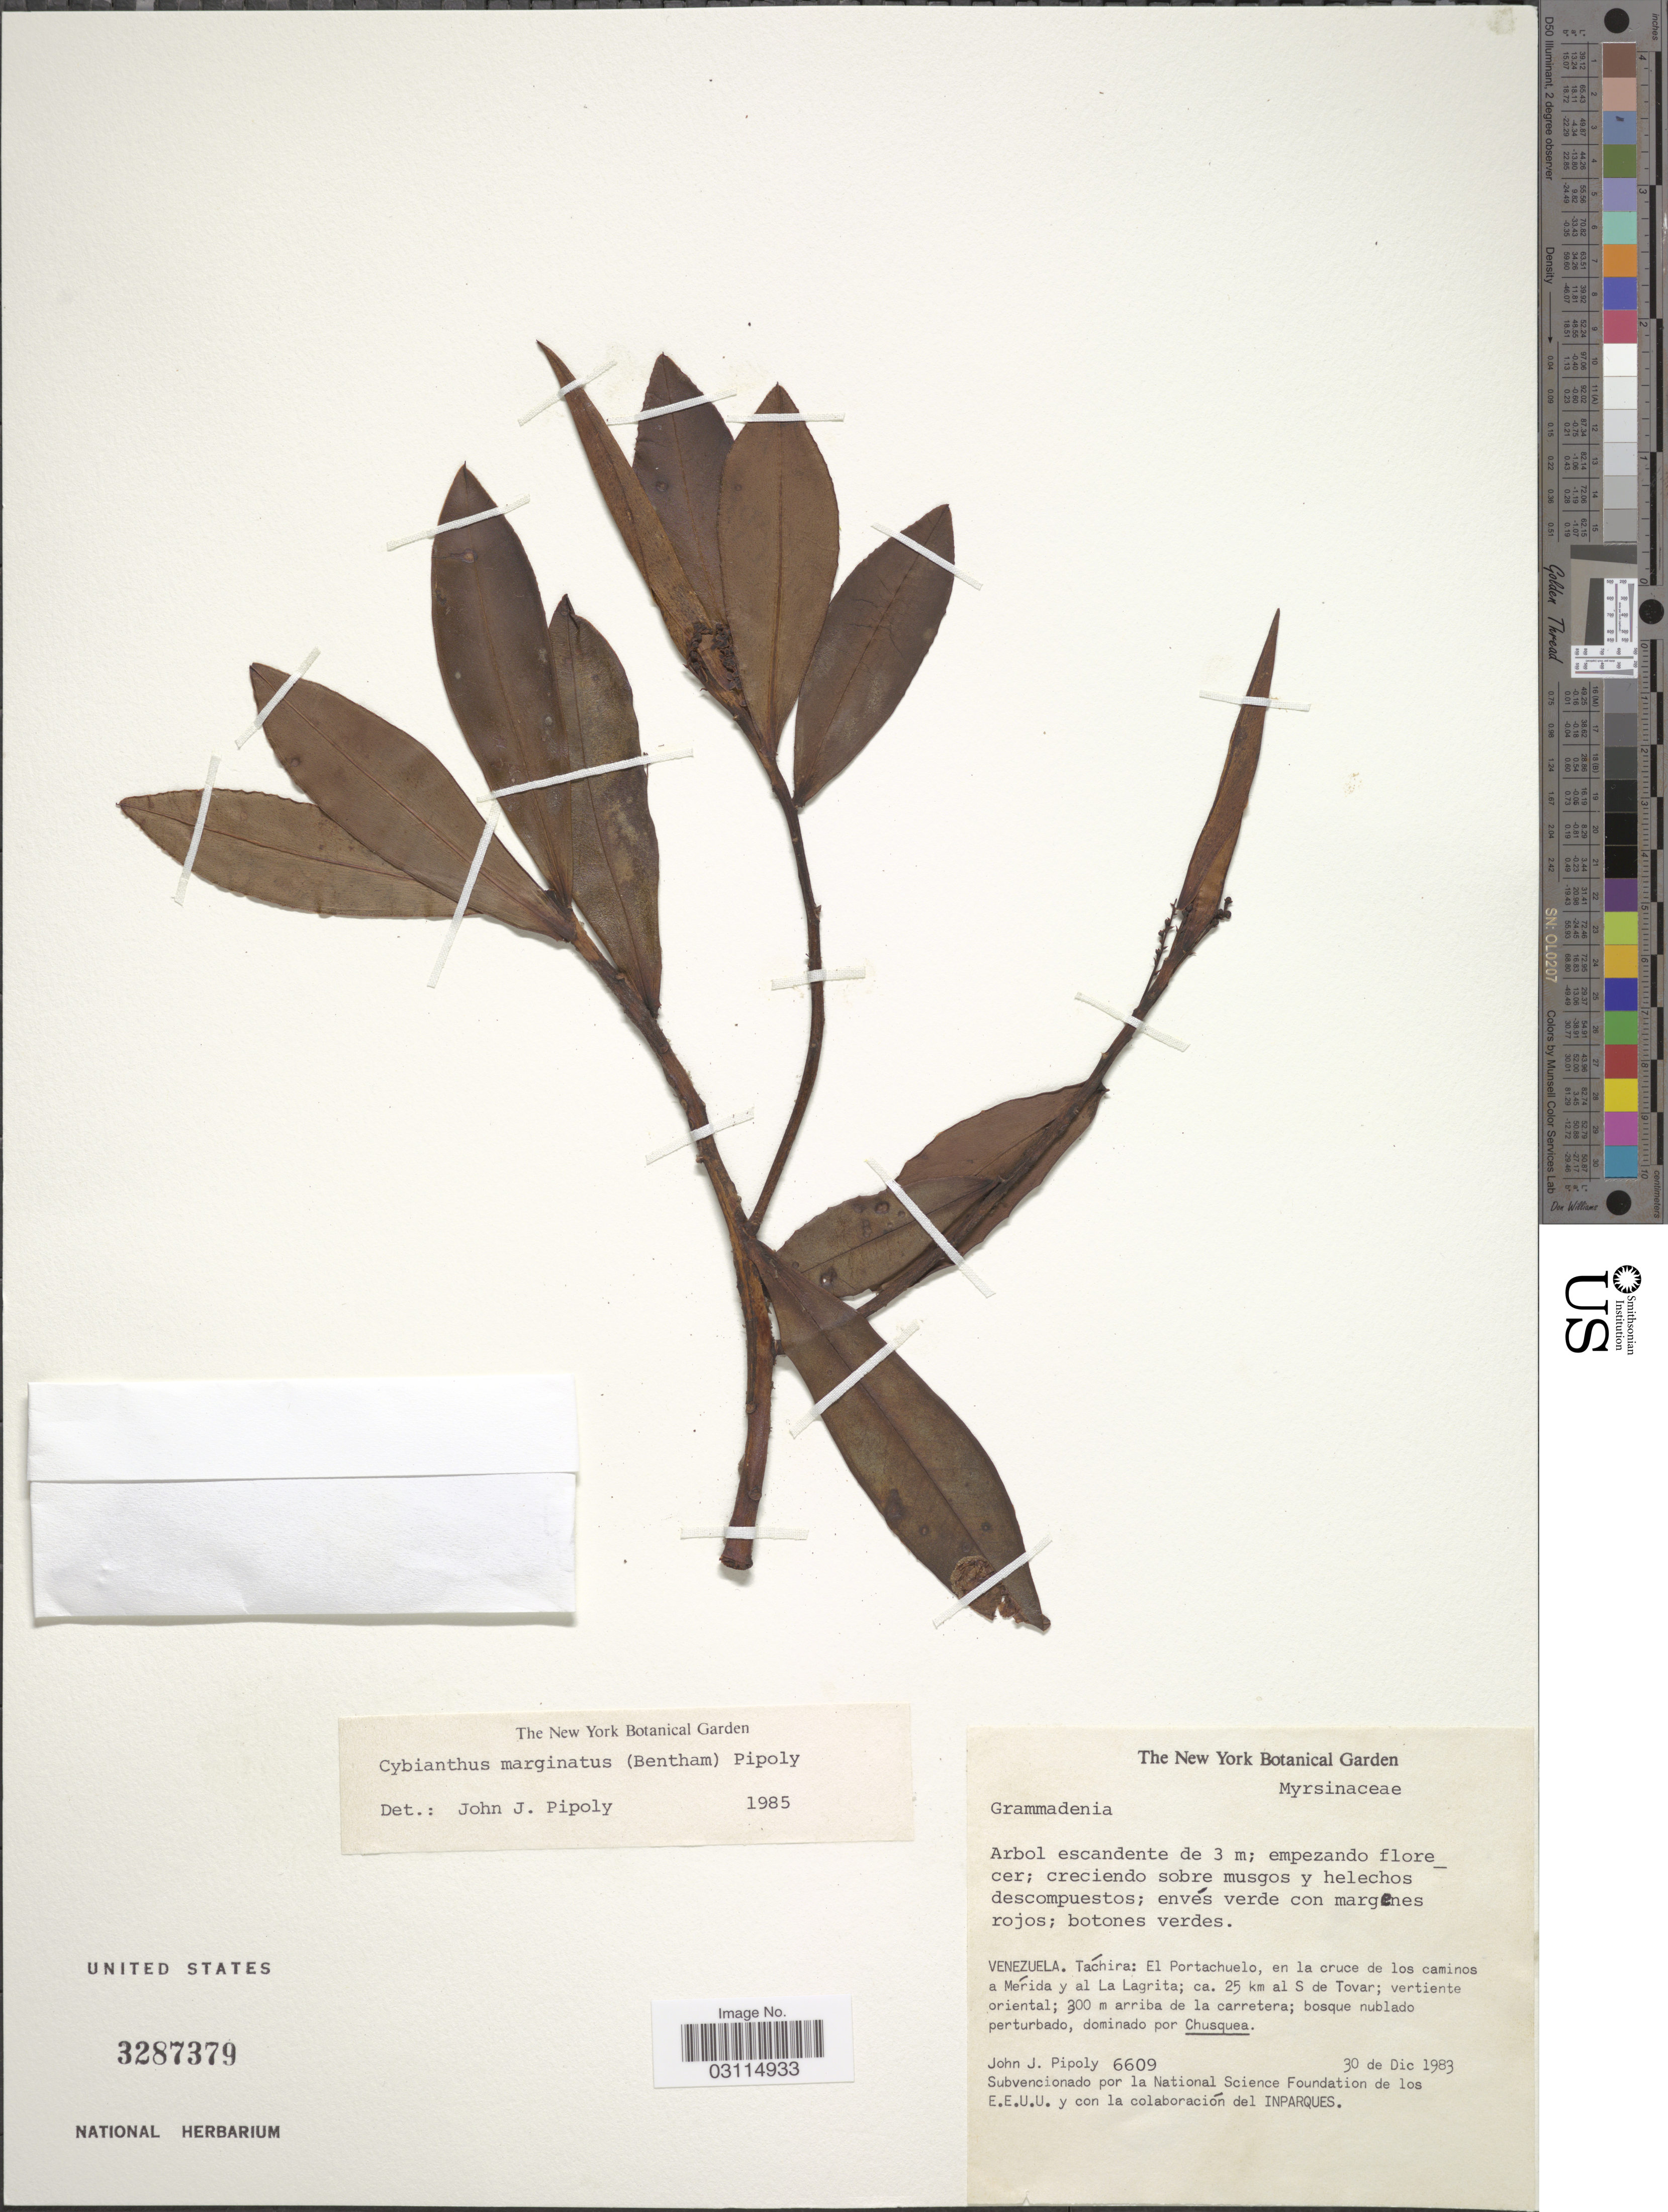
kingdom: Plantae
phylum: Tracheophyta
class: Magnoliopsida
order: Ericales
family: Primulaceae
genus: Cybianthus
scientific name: Cybianthus marginatus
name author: (Benth.) Pipoly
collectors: J. J. Pipoly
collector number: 6609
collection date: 1983-12-30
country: Venezuela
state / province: Tachira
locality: El Portachuelo, en la cruce de los caminos a Mérida y a La Lagrita; ca. 25 km al S de Tovar; vertiente oriental; 300 m arriba de la carretera.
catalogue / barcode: US 3287379